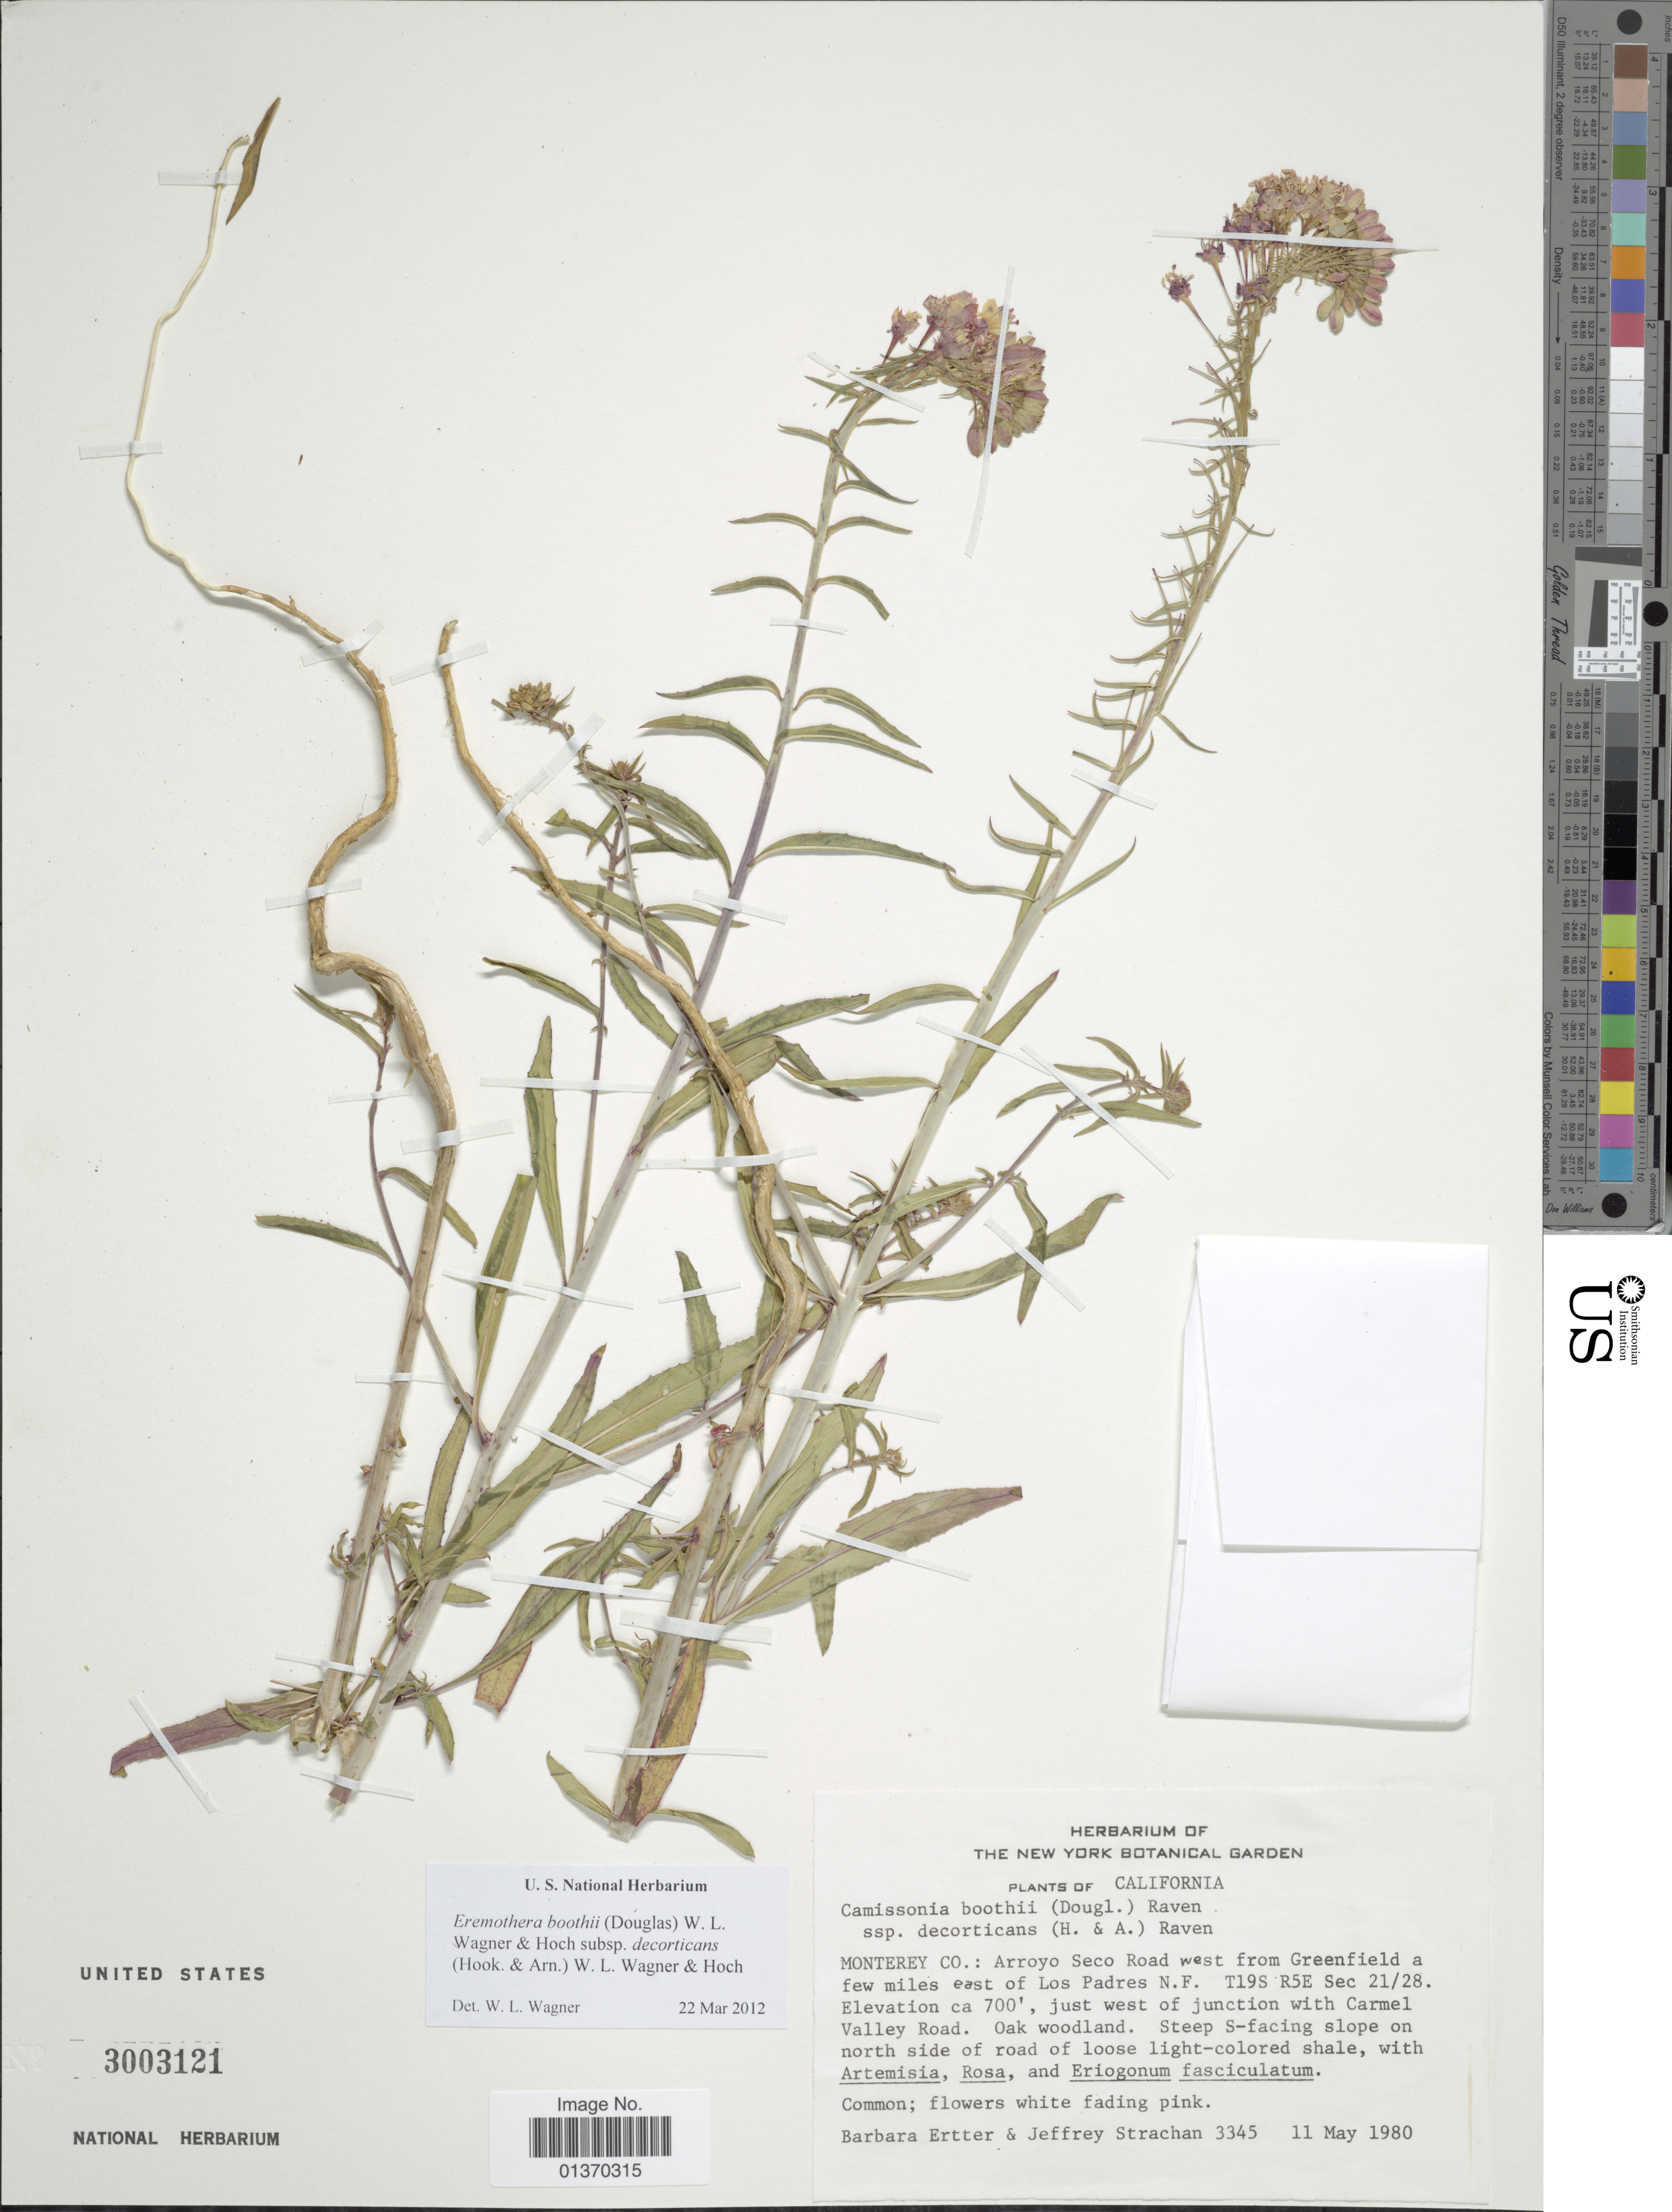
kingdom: Plantae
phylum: Tracheophyta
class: Magnoliopsida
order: Myrtales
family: Onagraceae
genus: Eremothera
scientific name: Eremothera boothii subsp. decorticans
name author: (Hook. & Arn.) W.L. Wagner & Hoch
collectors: B. Ertter & J. Strachan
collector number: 3345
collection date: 1980-05-11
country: United States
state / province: California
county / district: Monterey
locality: Monterey Co.: Arroyo Seco Road west from Greenfield a few miles east of Los Padres N.F. T19S R5E Sec 21/28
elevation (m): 213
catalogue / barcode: US 3003121